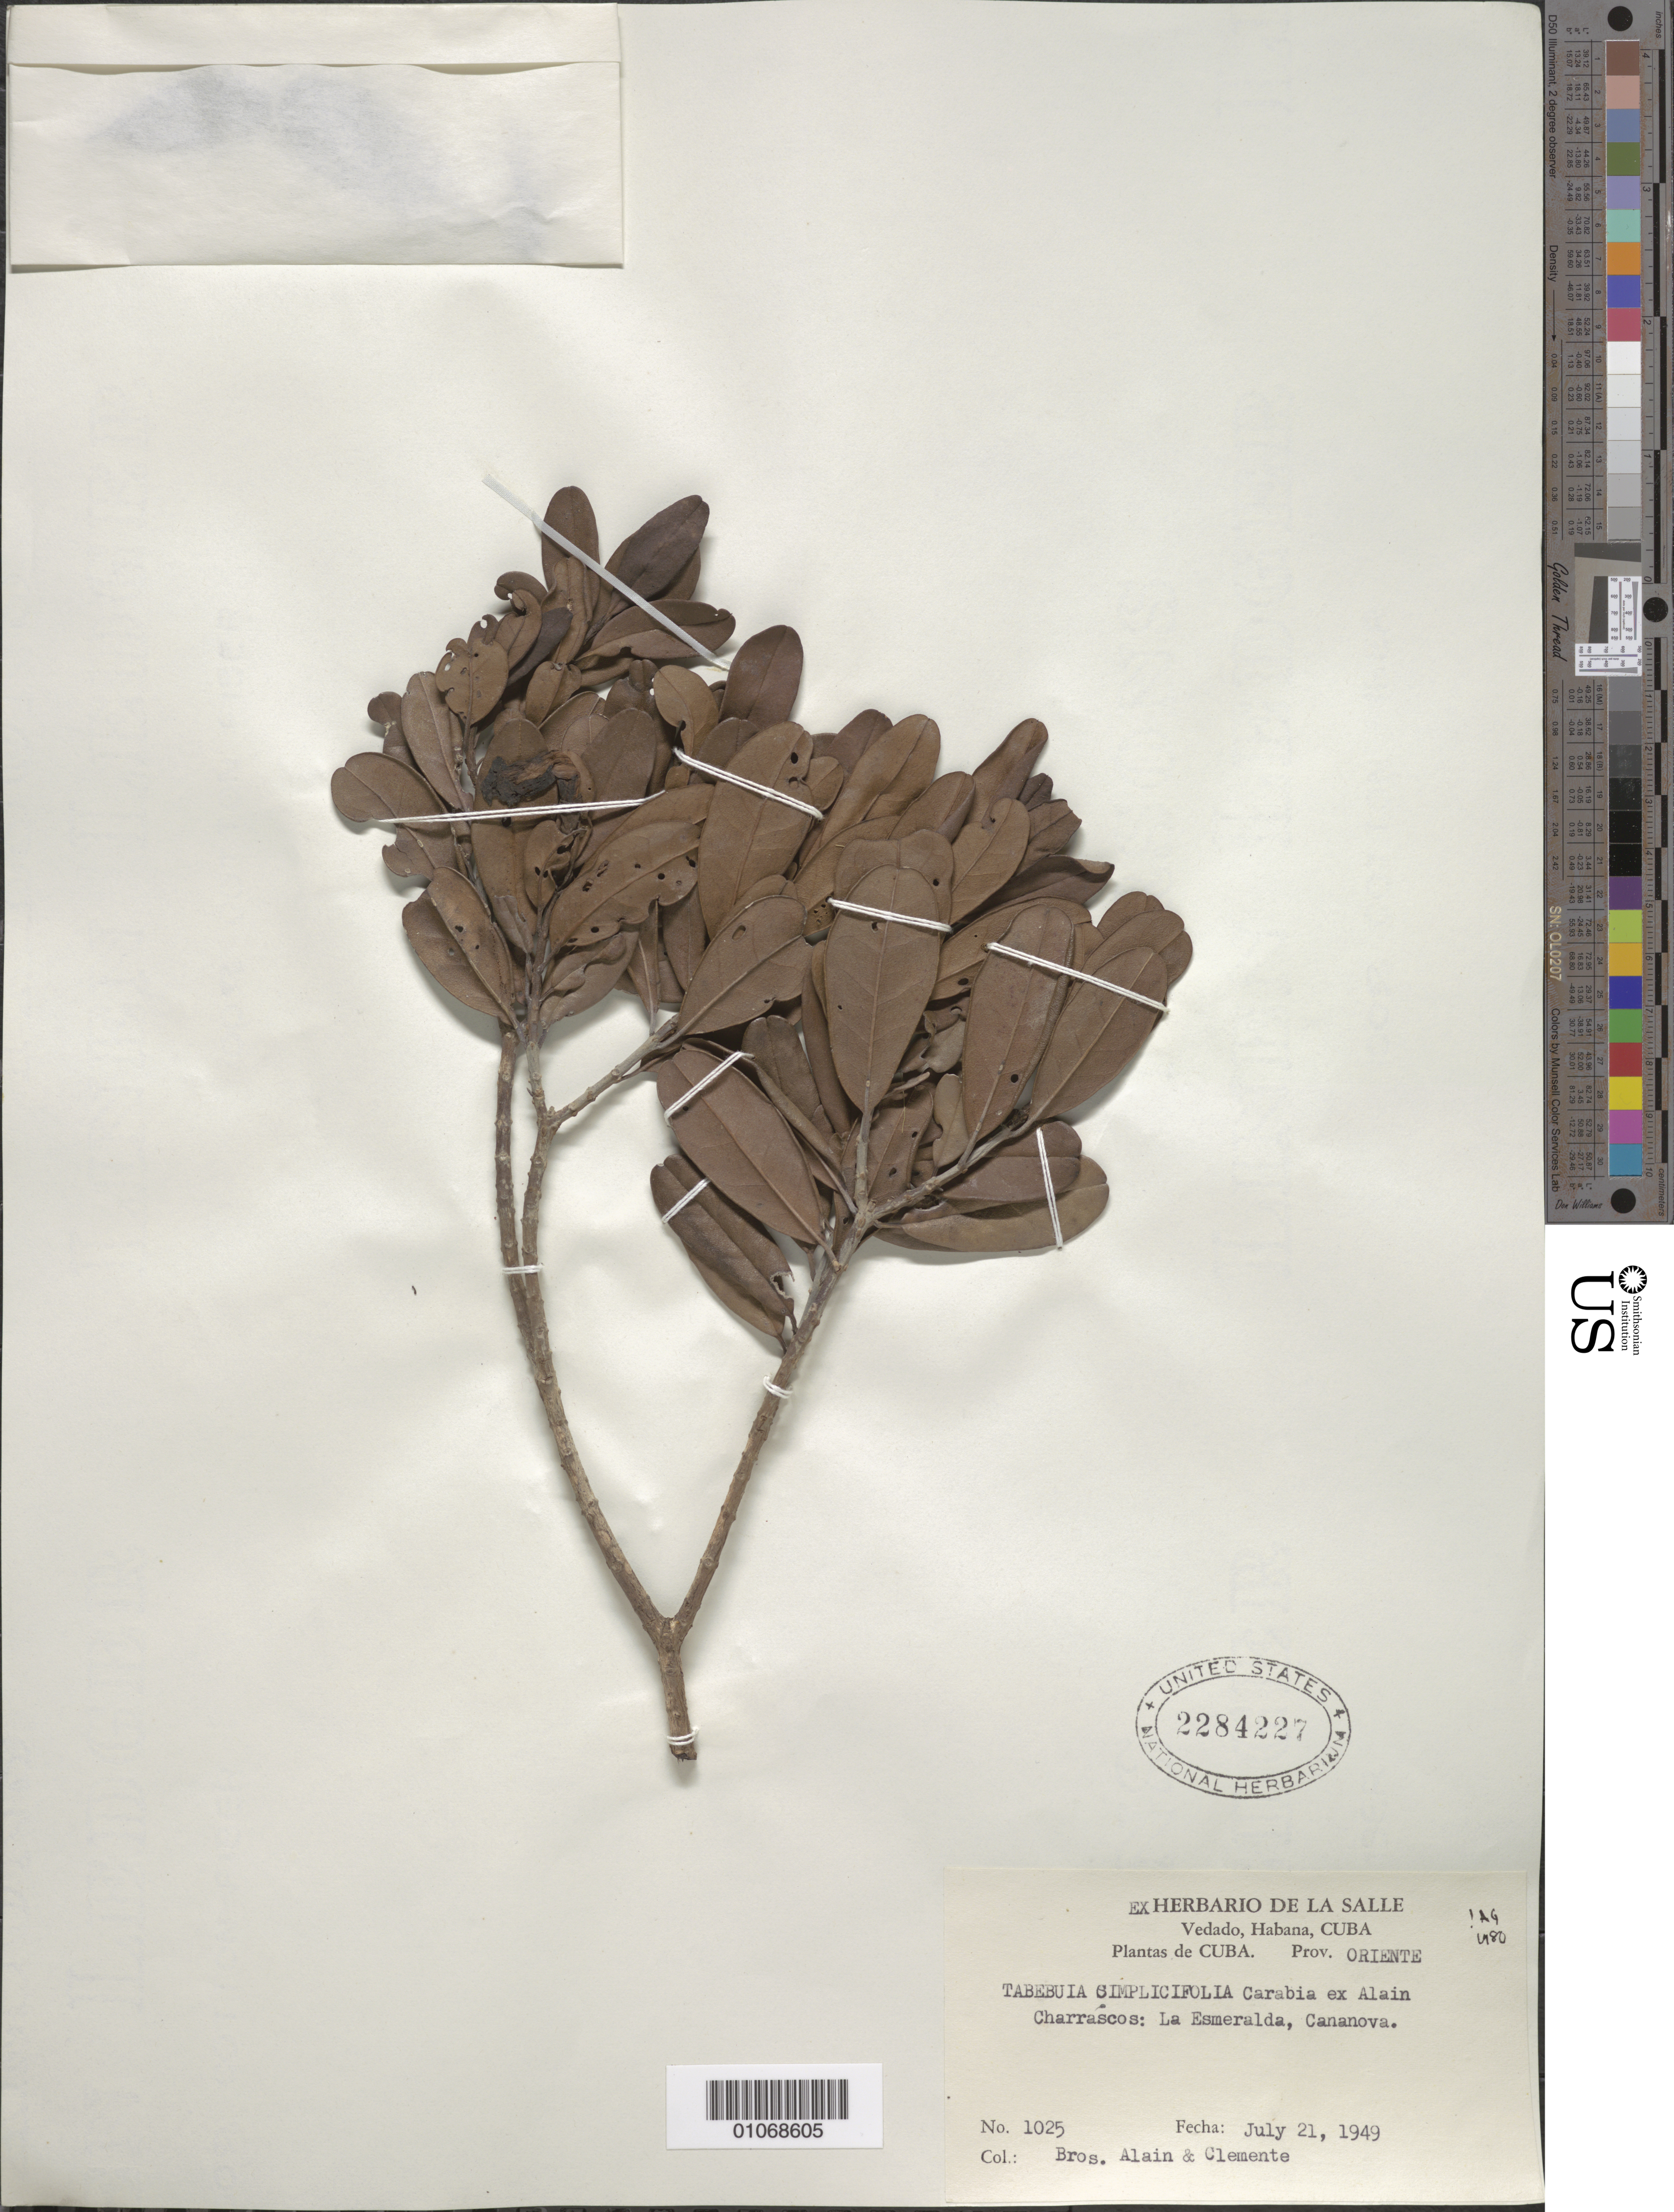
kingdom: Plantae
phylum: Tracheophyta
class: Magnoliopsida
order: Lamiales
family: Bignoniaceae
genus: Tabebuia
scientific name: Tabebuia simplicifolia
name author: Carabia ex Alain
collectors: A. H. Liogier & Bro. Clemente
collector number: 1025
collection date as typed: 21 Jul 1949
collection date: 1949-07-21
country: Cuba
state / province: Oriente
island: Cuba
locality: Charrascos: La Esmeralda, Cananaova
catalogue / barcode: US 2284227